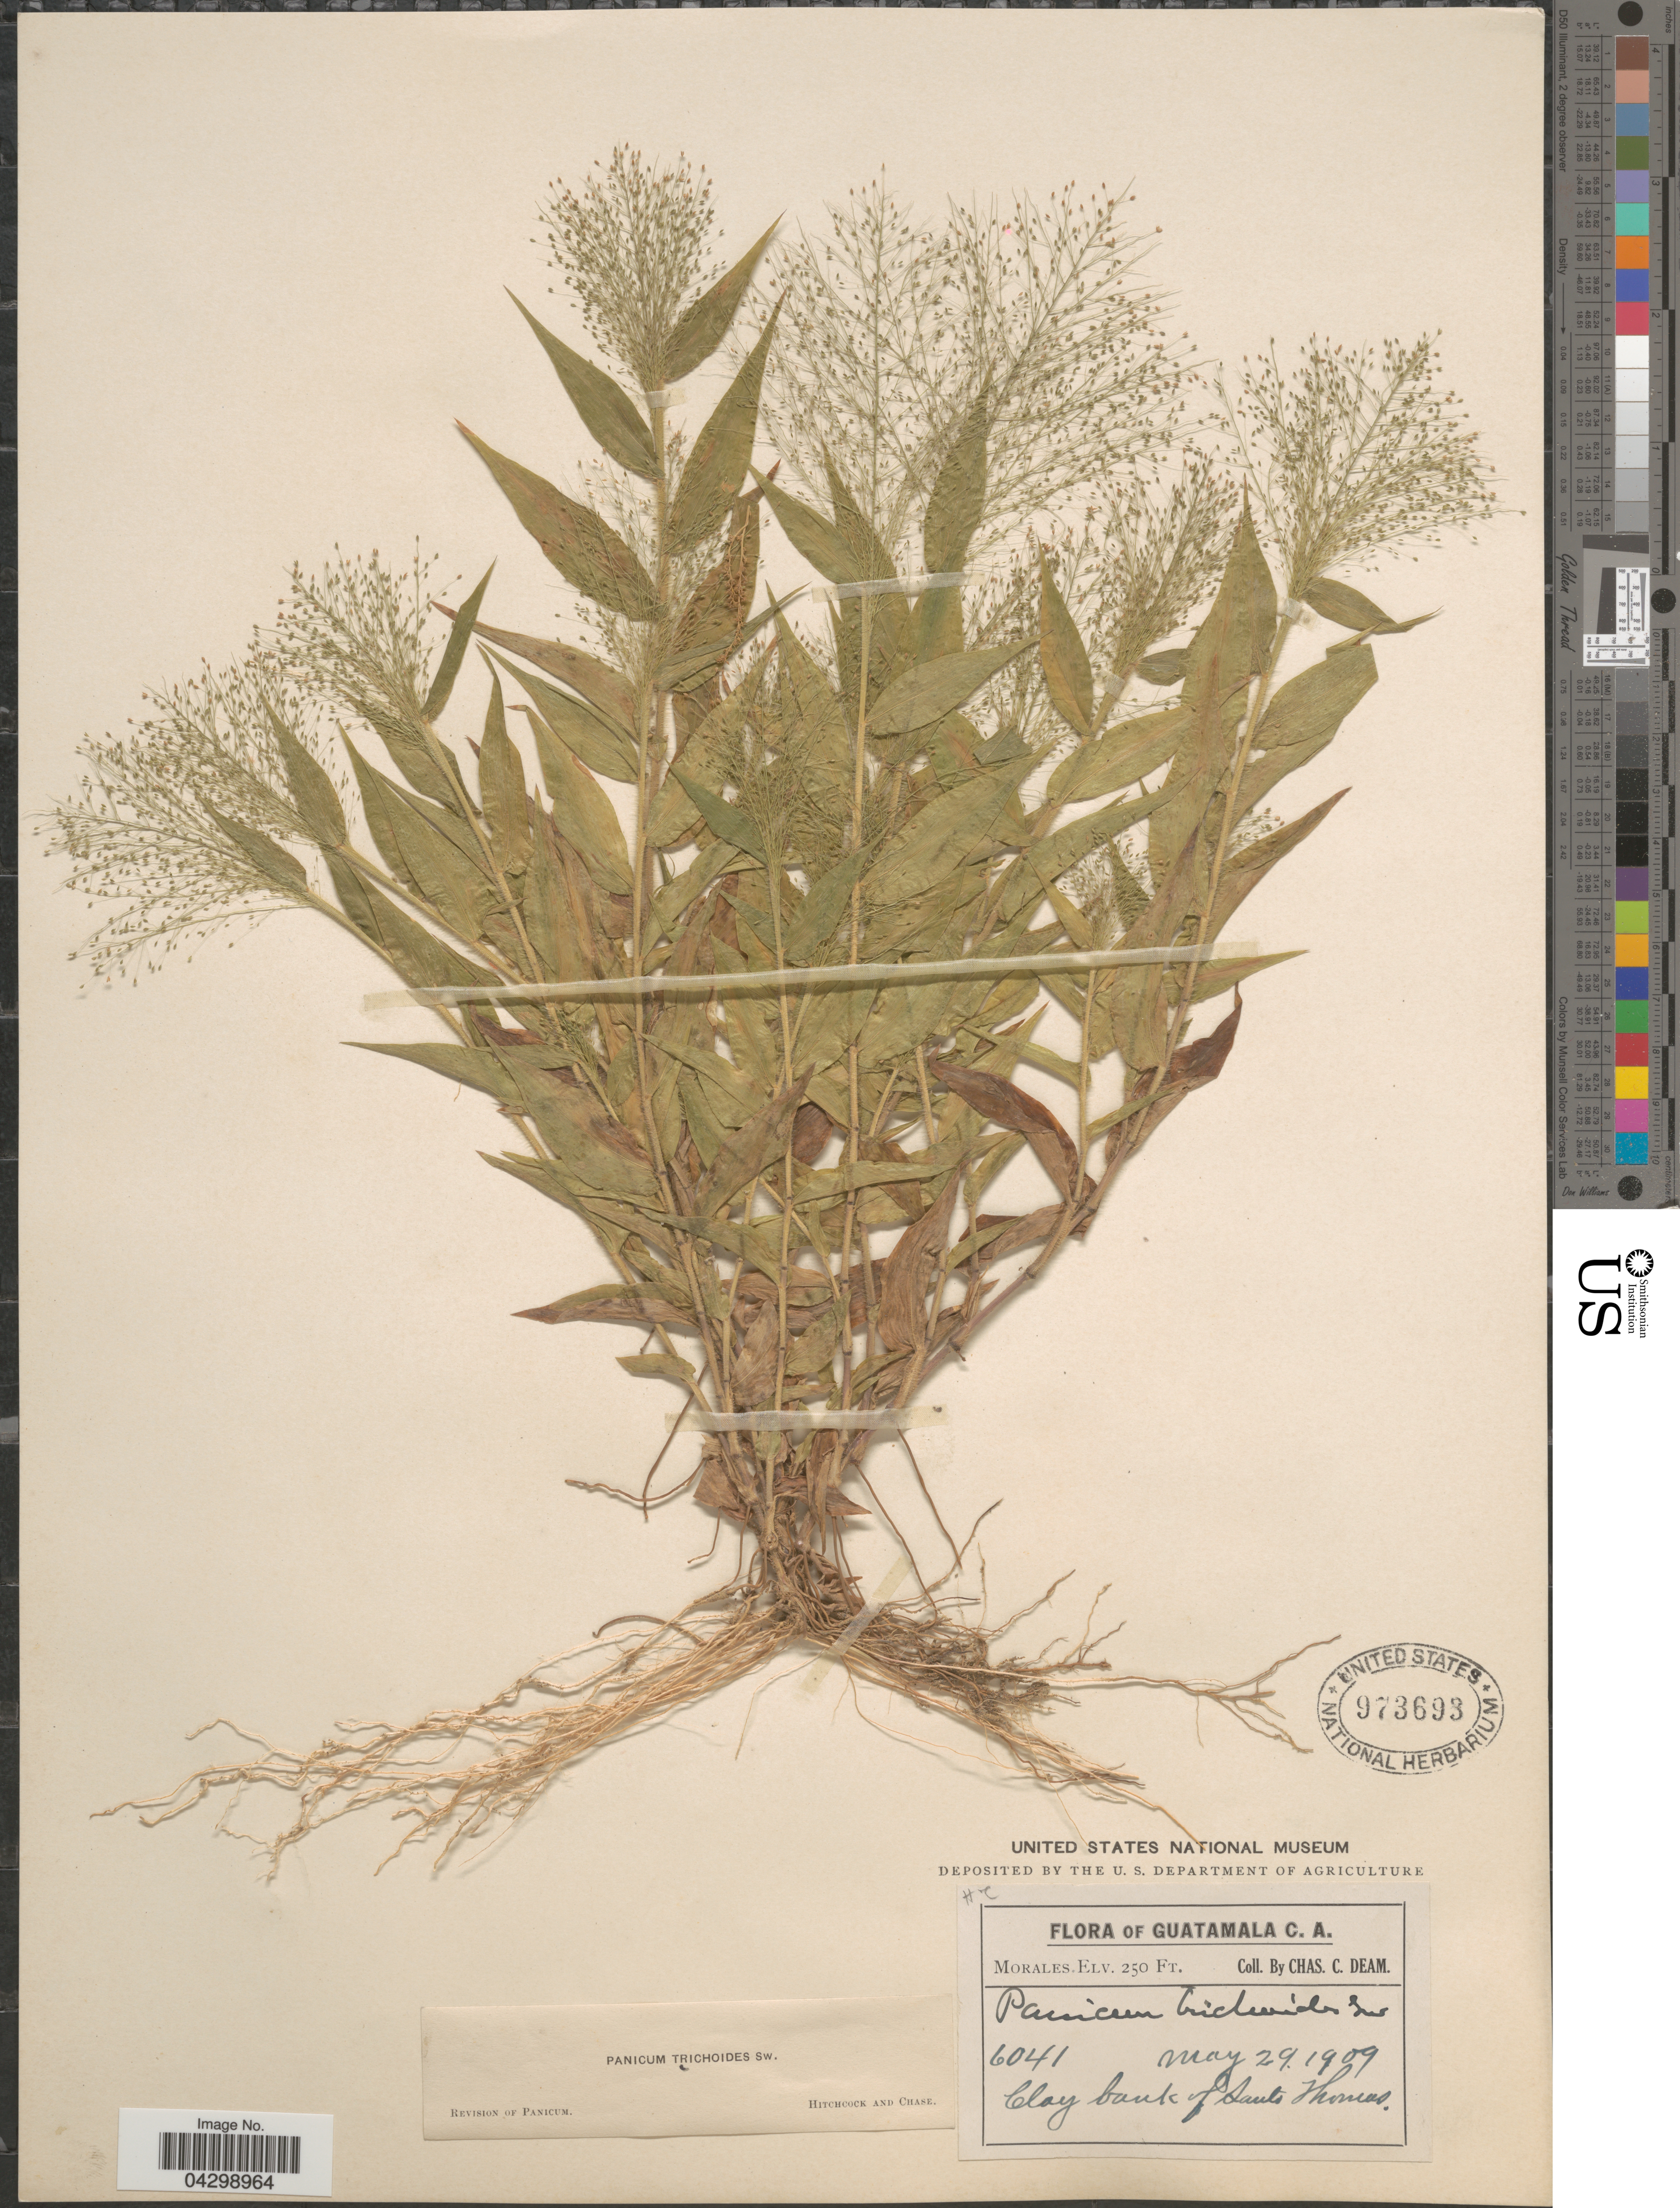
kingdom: Plantae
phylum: Tracheophyta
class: Liliopsida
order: Poales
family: Poaceae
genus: Panicum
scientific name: Panicum trichoides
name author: Sw.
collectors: C. C. Deam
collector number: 6041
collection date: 1909-05-29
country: Guatemala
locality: Guatemala C.A. Morales. Clay bank of Santo Thomas.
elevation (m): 76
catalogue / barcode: US 973693